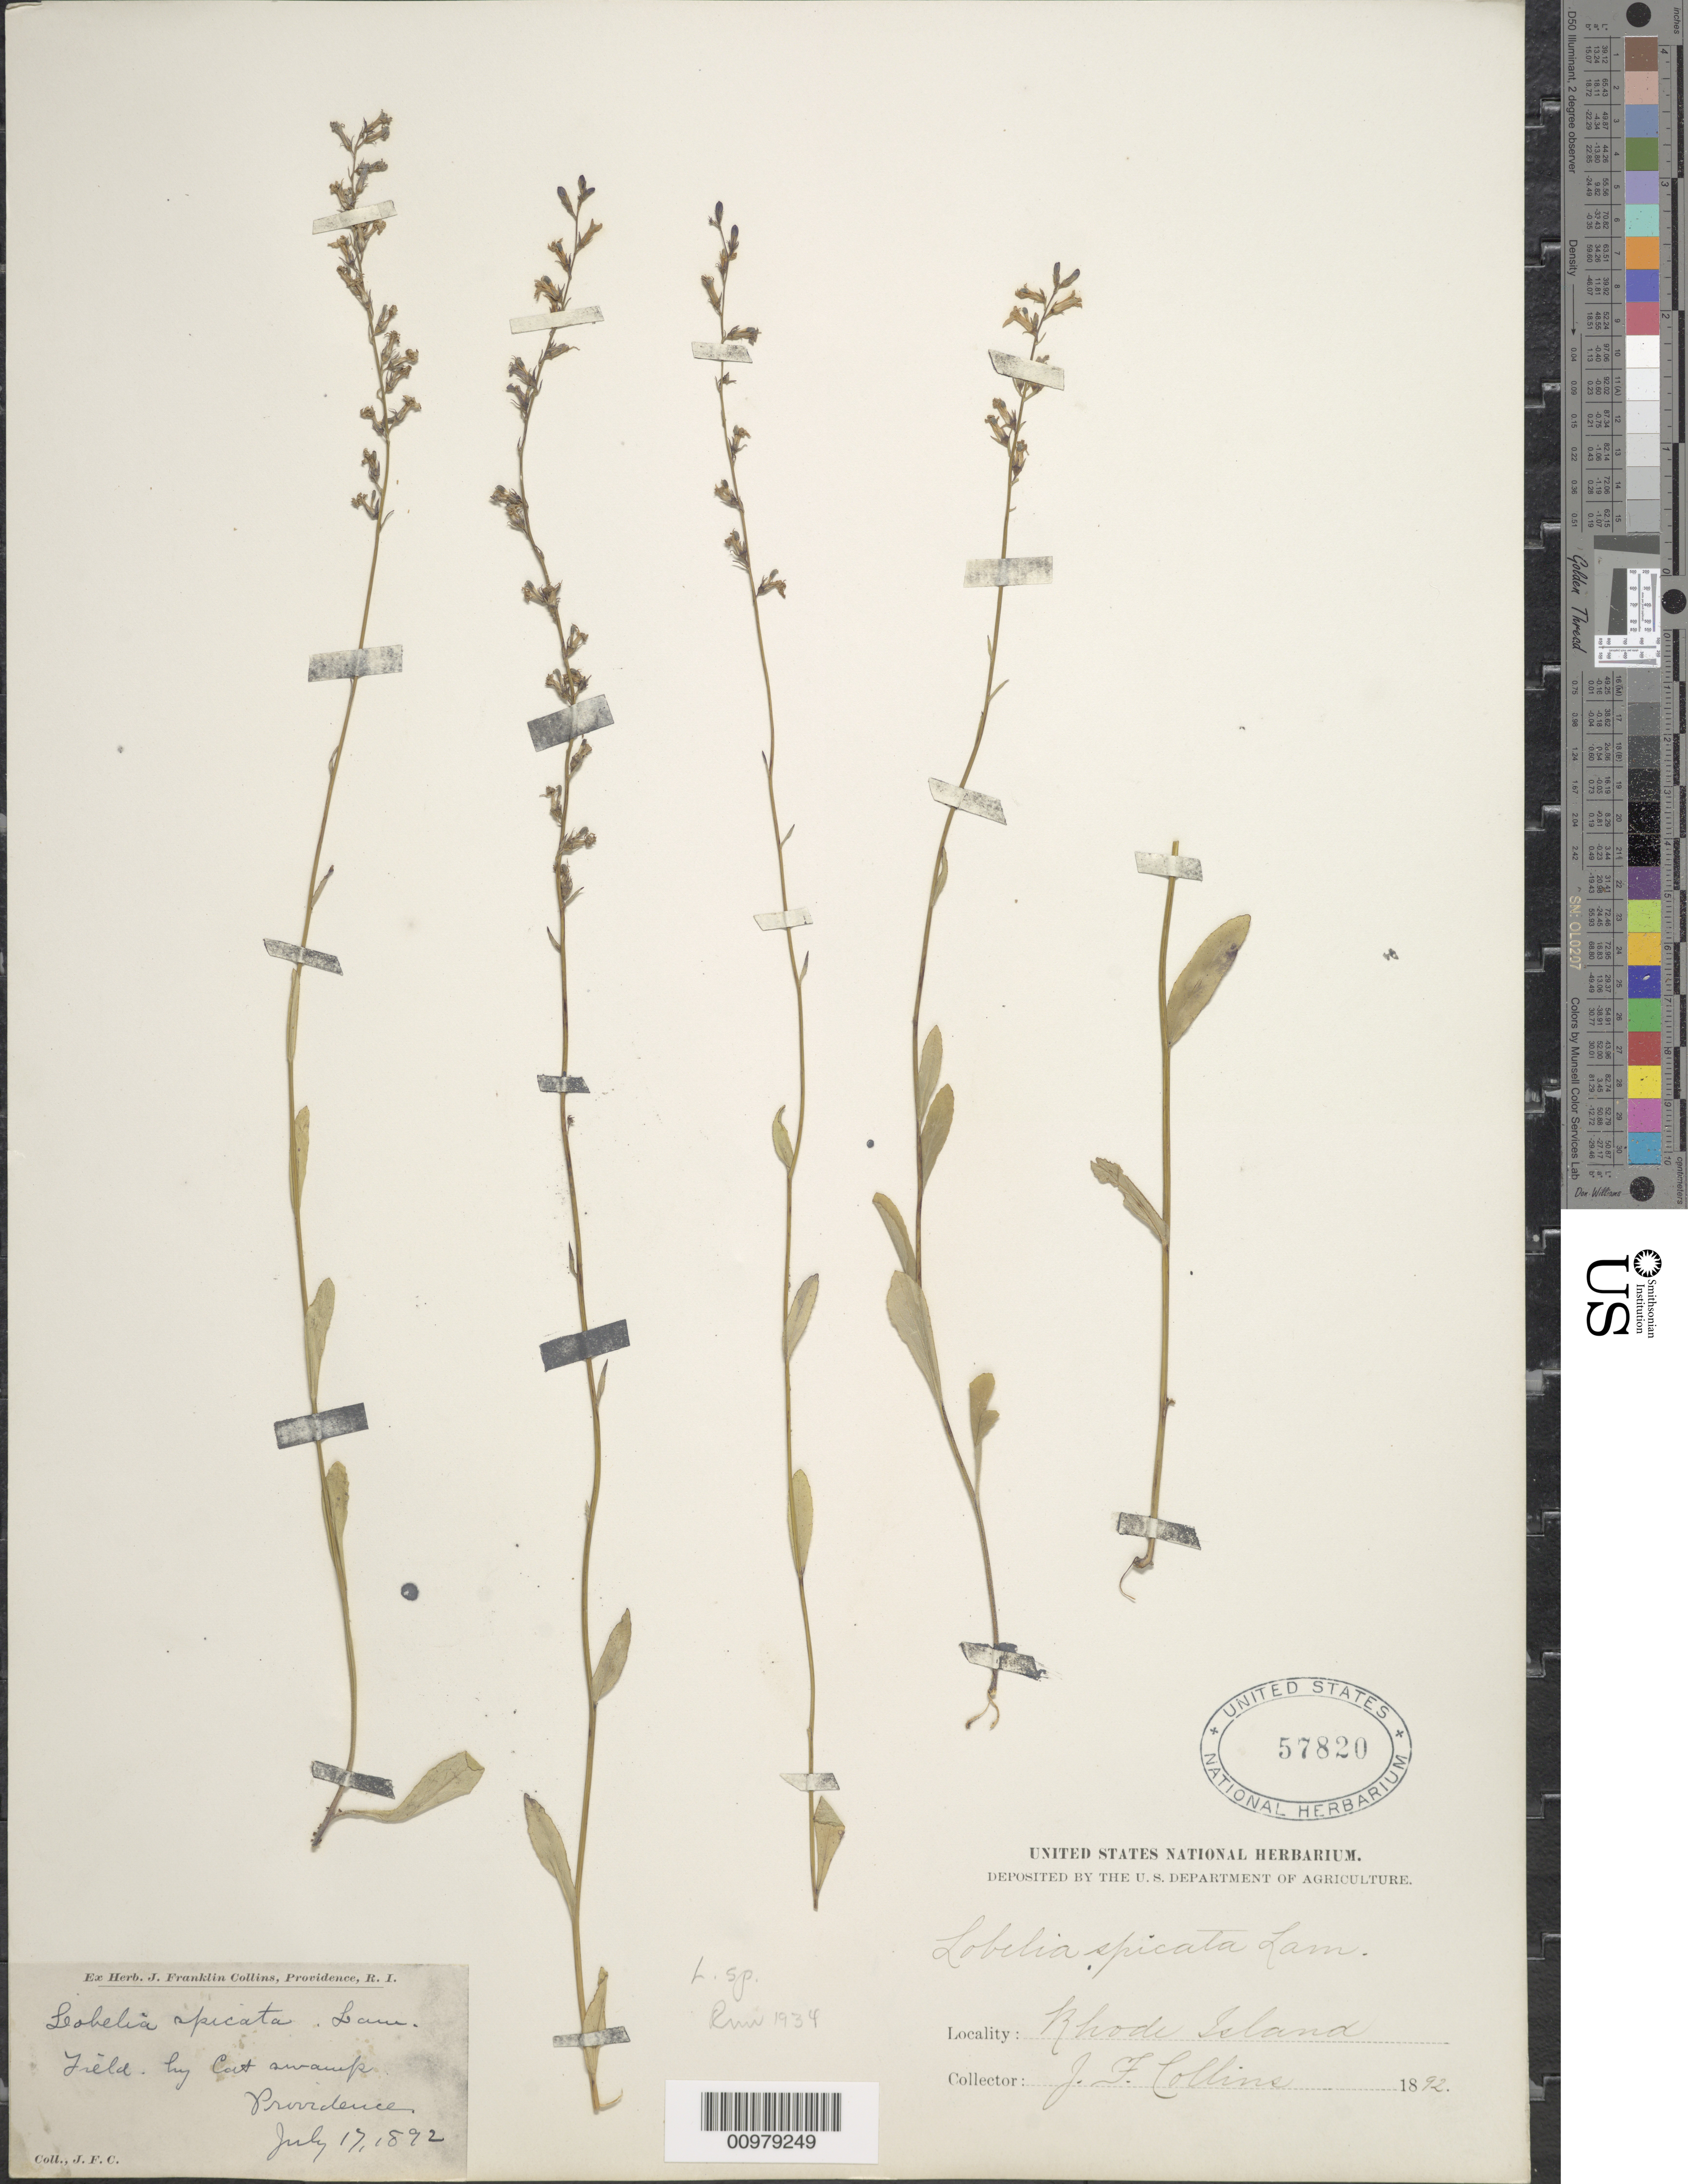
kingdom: Plantae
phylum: Tracheophyta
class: Magnoliopsida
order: Asterales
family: Campanulaceae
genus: Lobelia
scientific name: Lobelia spicata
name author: Lam.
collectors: J. Collins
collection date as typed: July 17, 1892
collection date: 1892-07-17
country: United States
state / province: Rhode Island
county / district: Providence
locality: Providence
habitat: Field by swamp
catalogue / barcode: US 57820